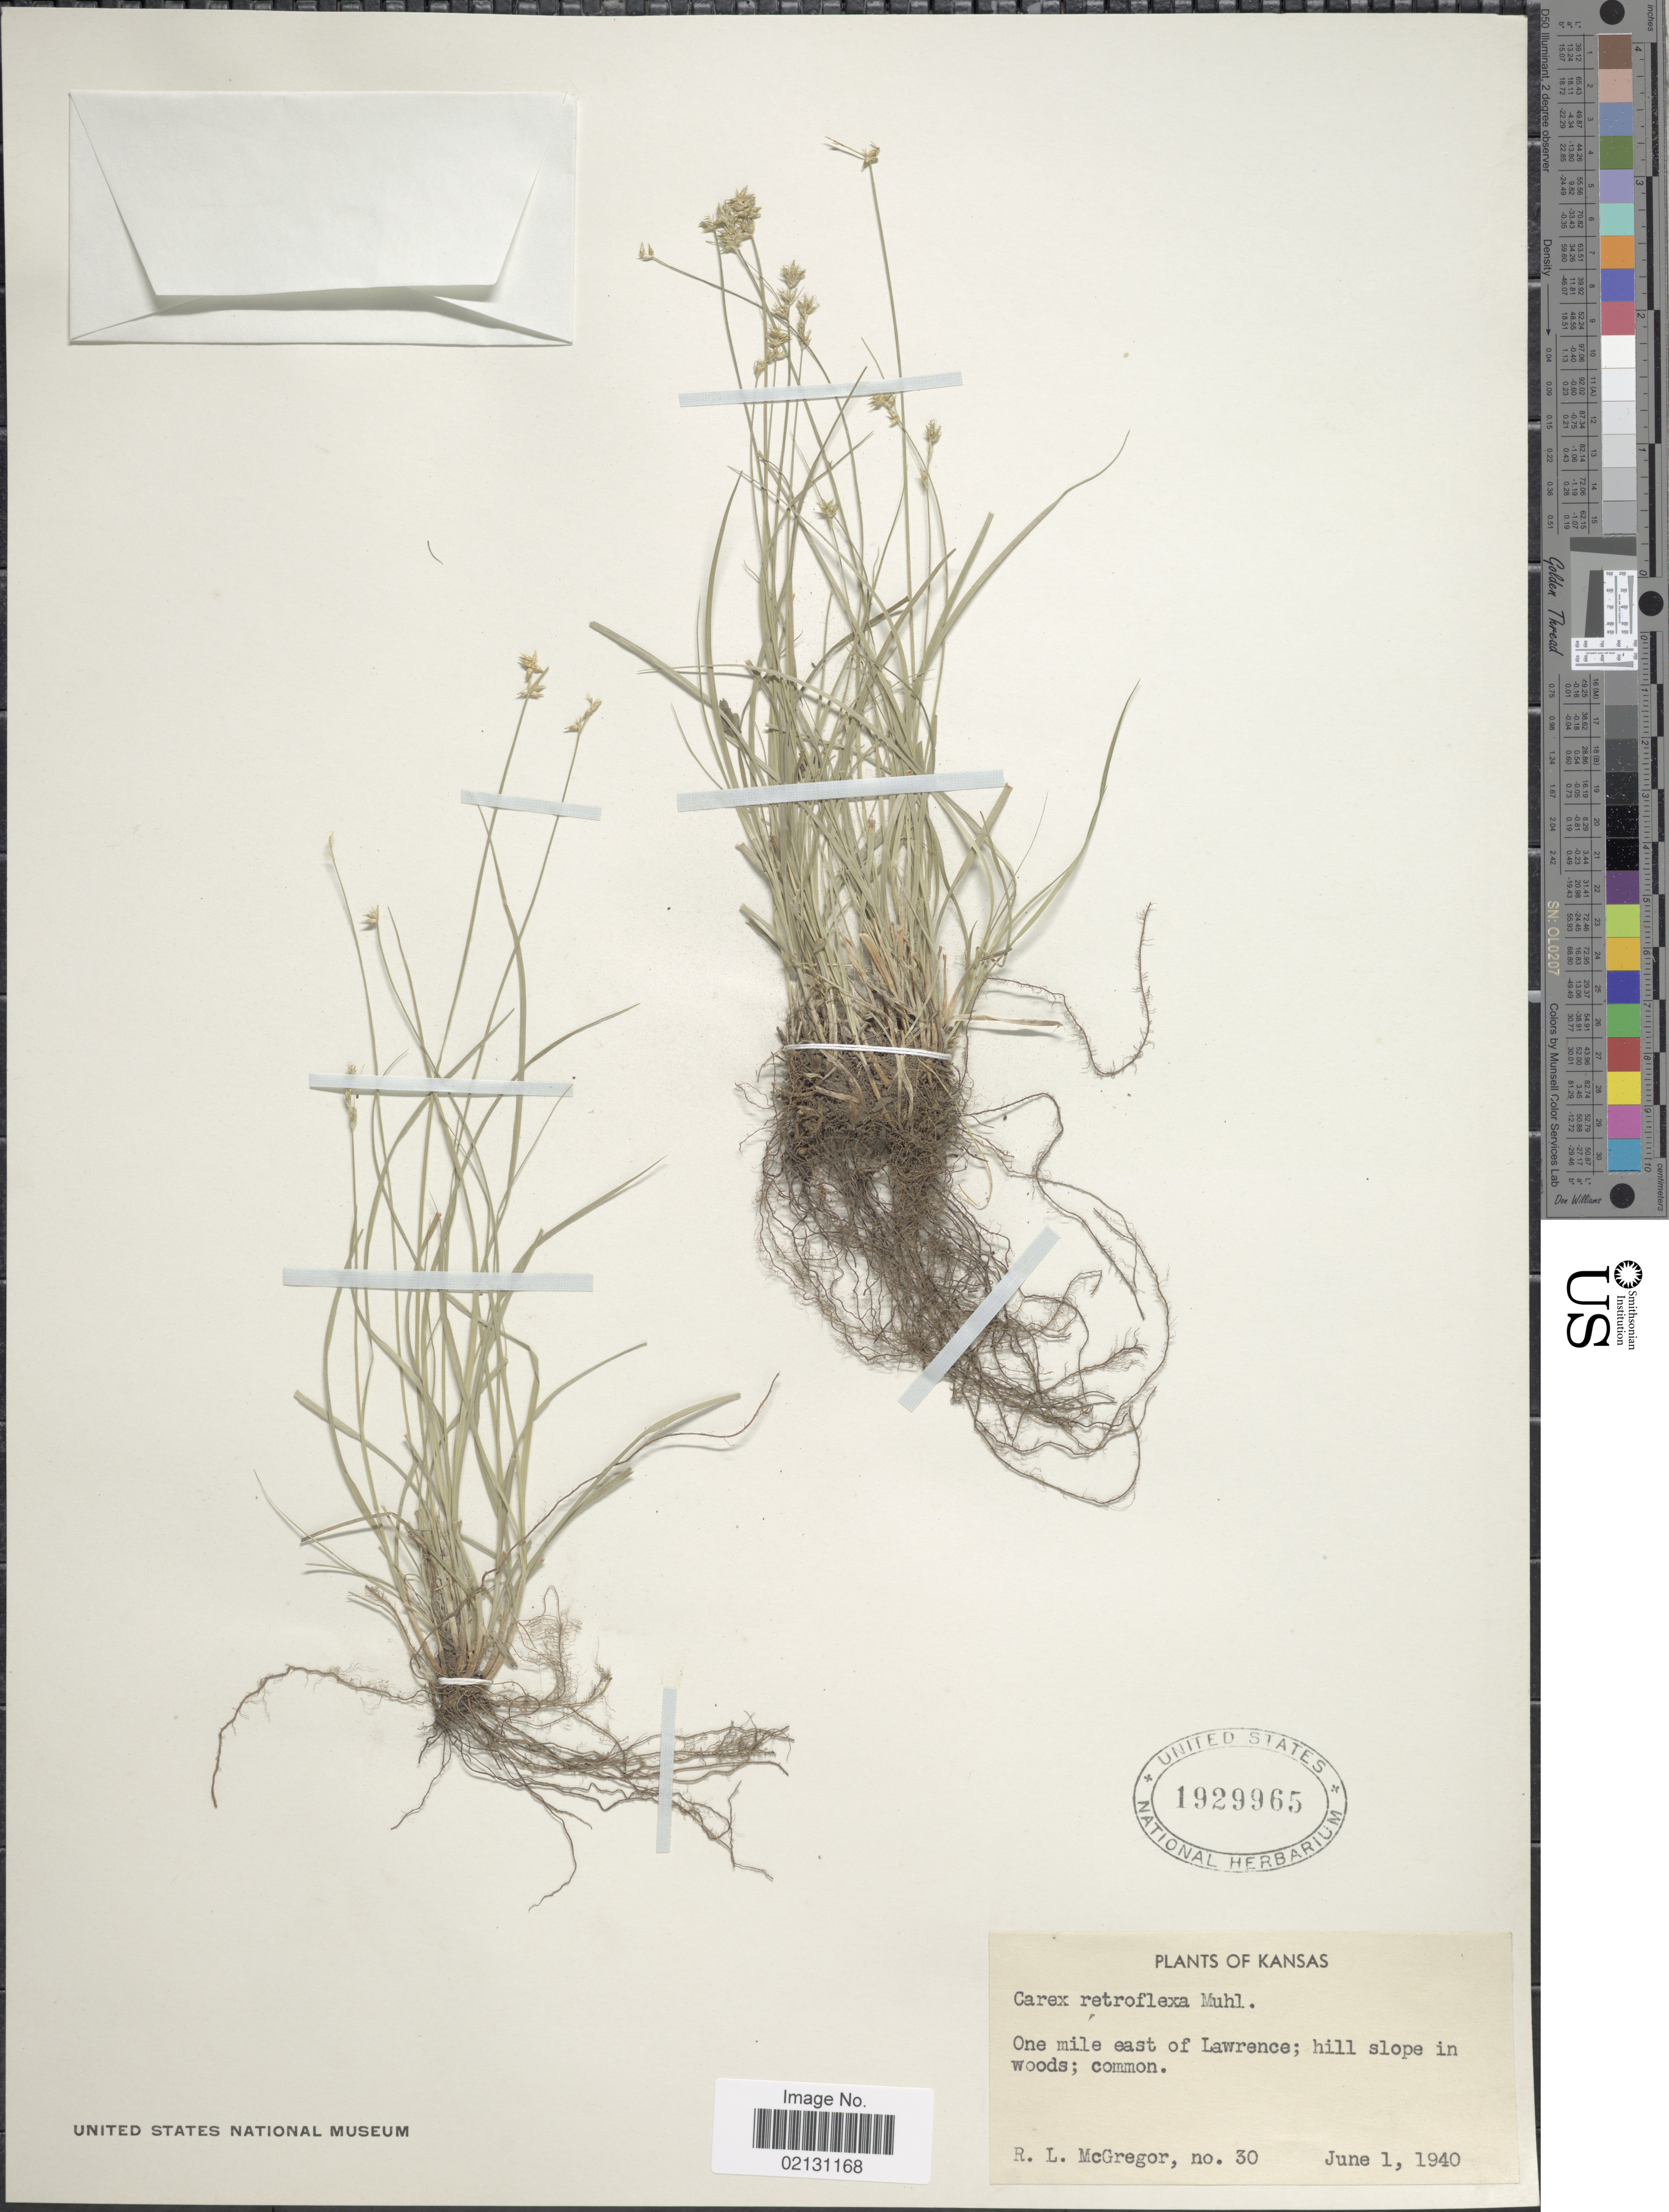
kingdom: Plantae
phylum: Tracheophyta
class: Liliopsida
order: Poales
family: Cyperaceae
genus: Carex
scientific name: Carex retroflexa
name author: Muhl. ex Willd.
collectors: R. McGregor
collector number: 30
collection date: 1940-06-01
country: United States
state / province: Kansas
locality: One mile east of Lawrence; hill slope in woods; common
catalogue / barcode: US 1929965